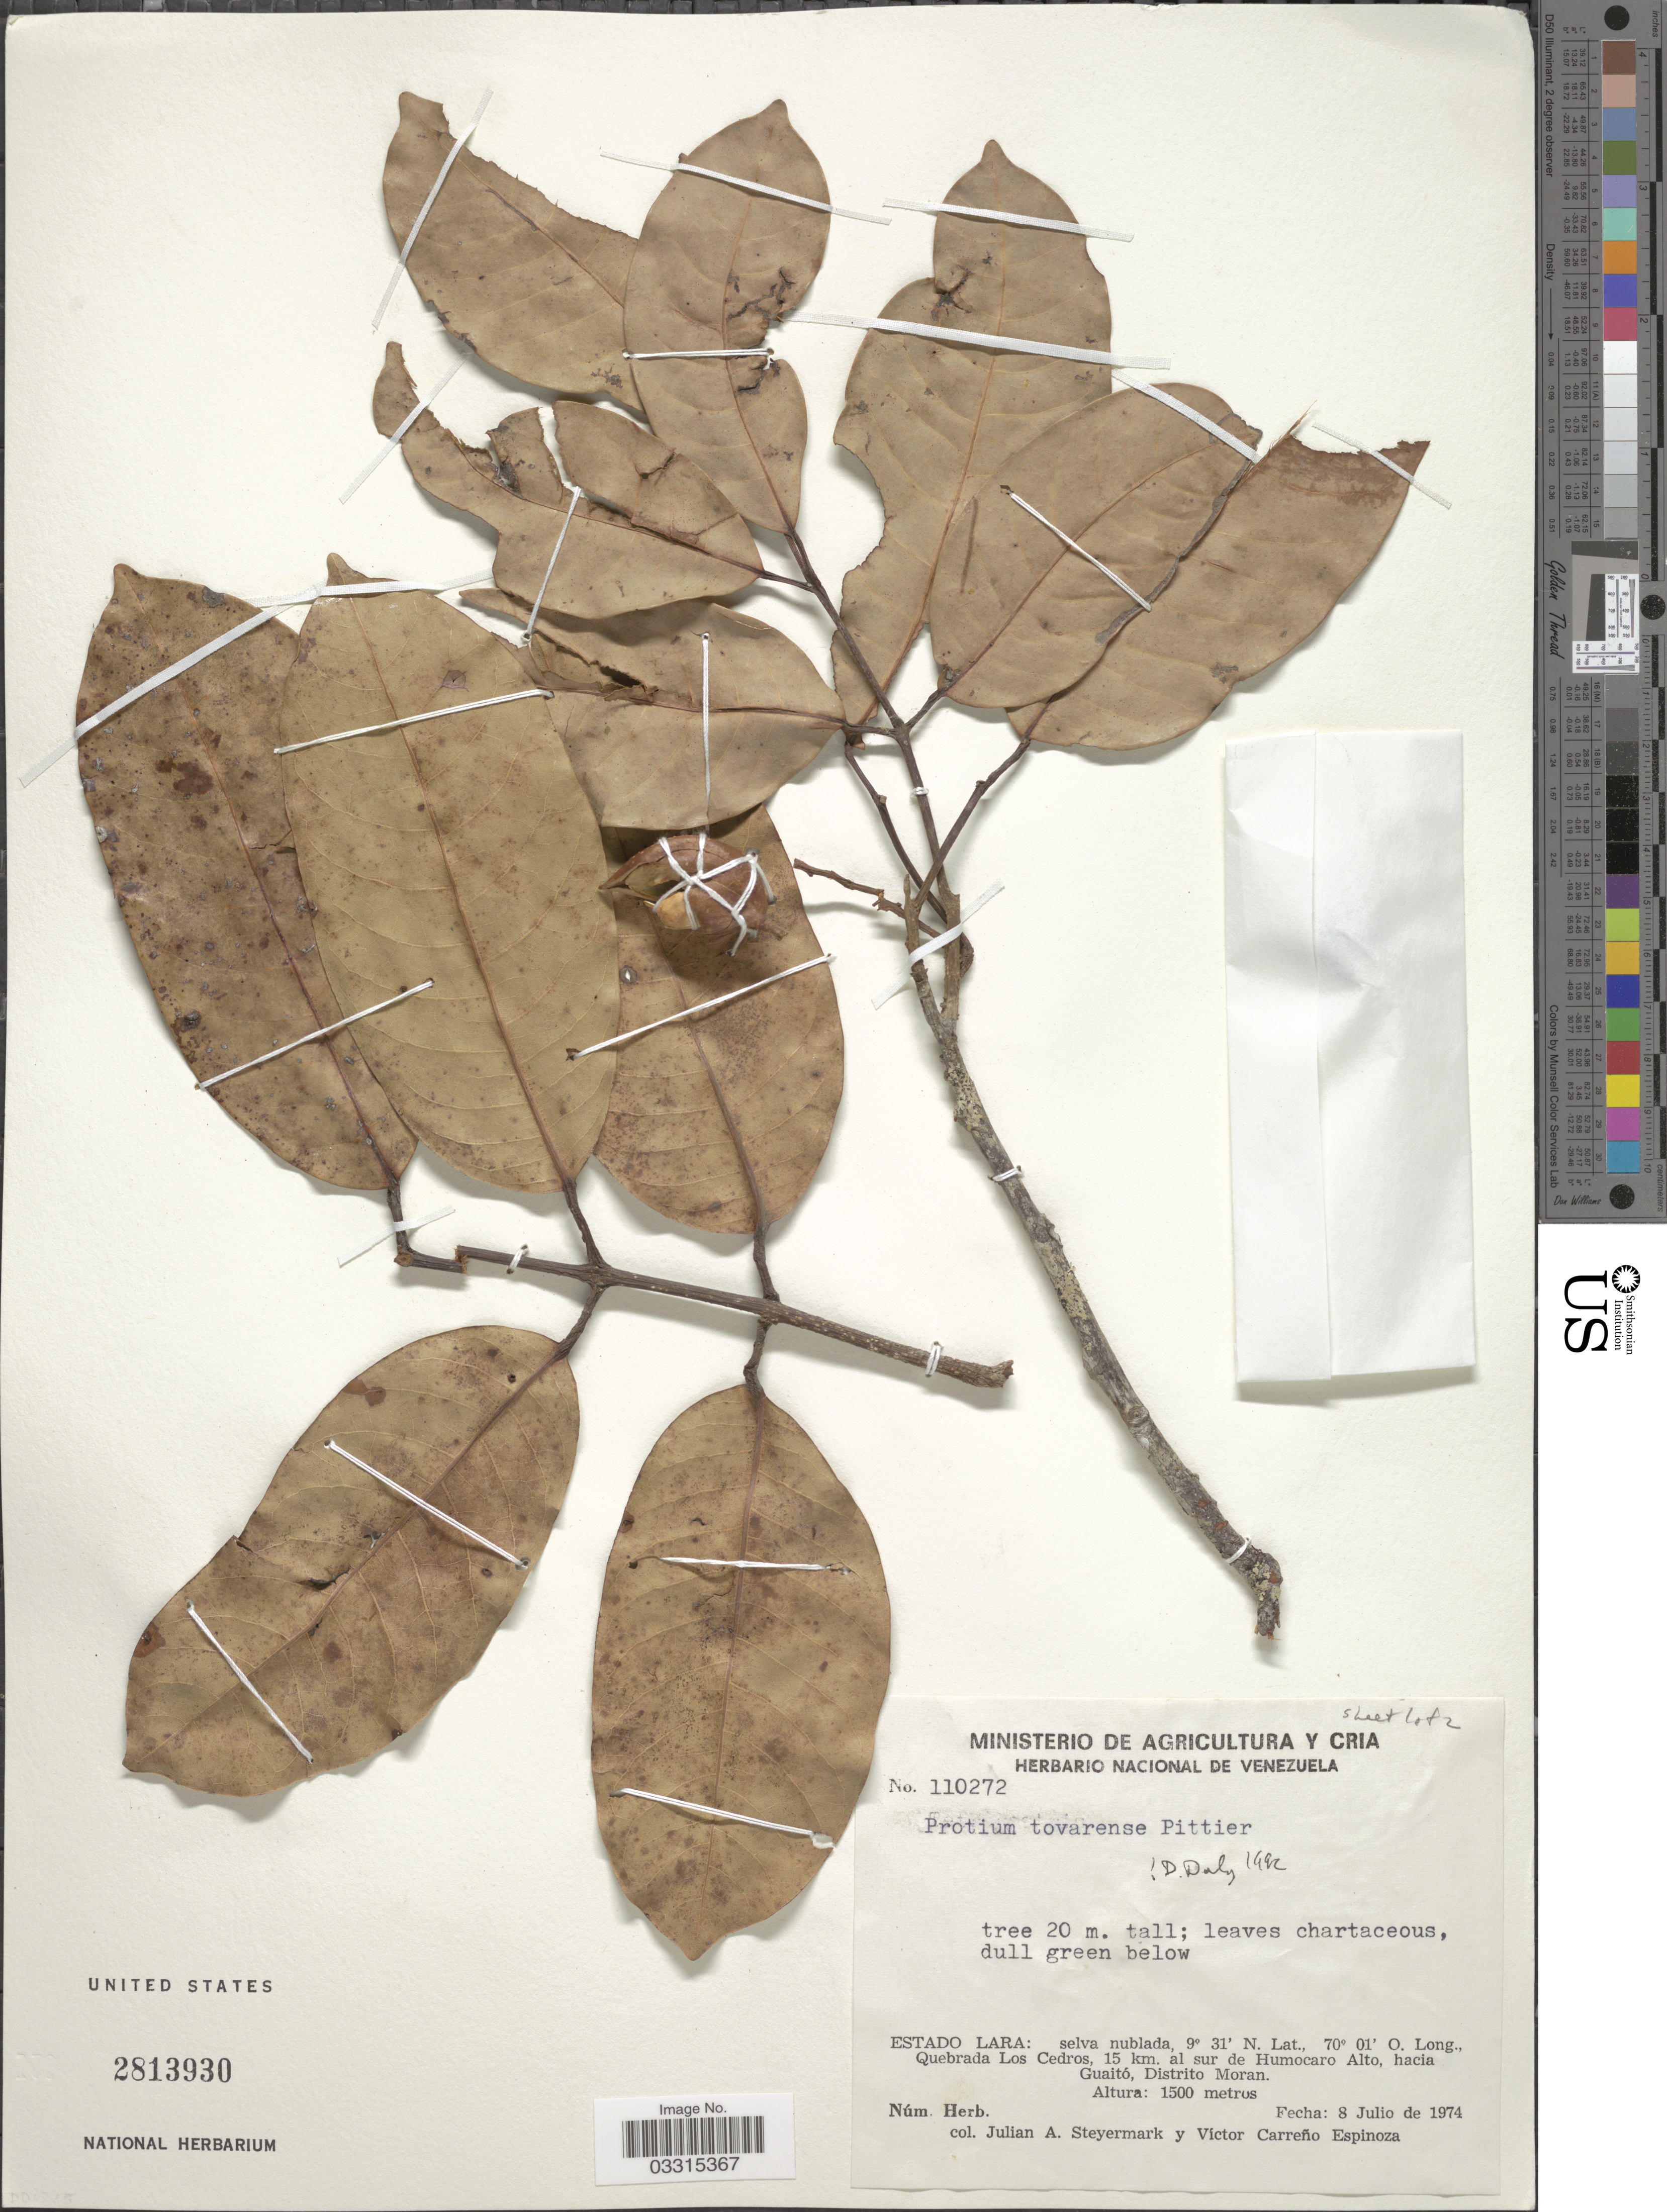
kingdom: Plantae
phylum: Tracheophyta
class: Magnoliopsida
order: Sapindales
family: Burseraceae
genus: Protium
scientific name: Protium tovarense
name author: Pittier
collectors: J. Steyermark & V. Espinoza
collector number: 110272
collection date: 1974-07-08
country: Venezuela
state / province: Lara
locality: Selva nublada. Quebrada Los Cedros, 15 km. al sur de Humocaro Alto, hacia Guaíto, Distrito Moran.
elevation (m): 1500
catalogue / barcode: US 2813930